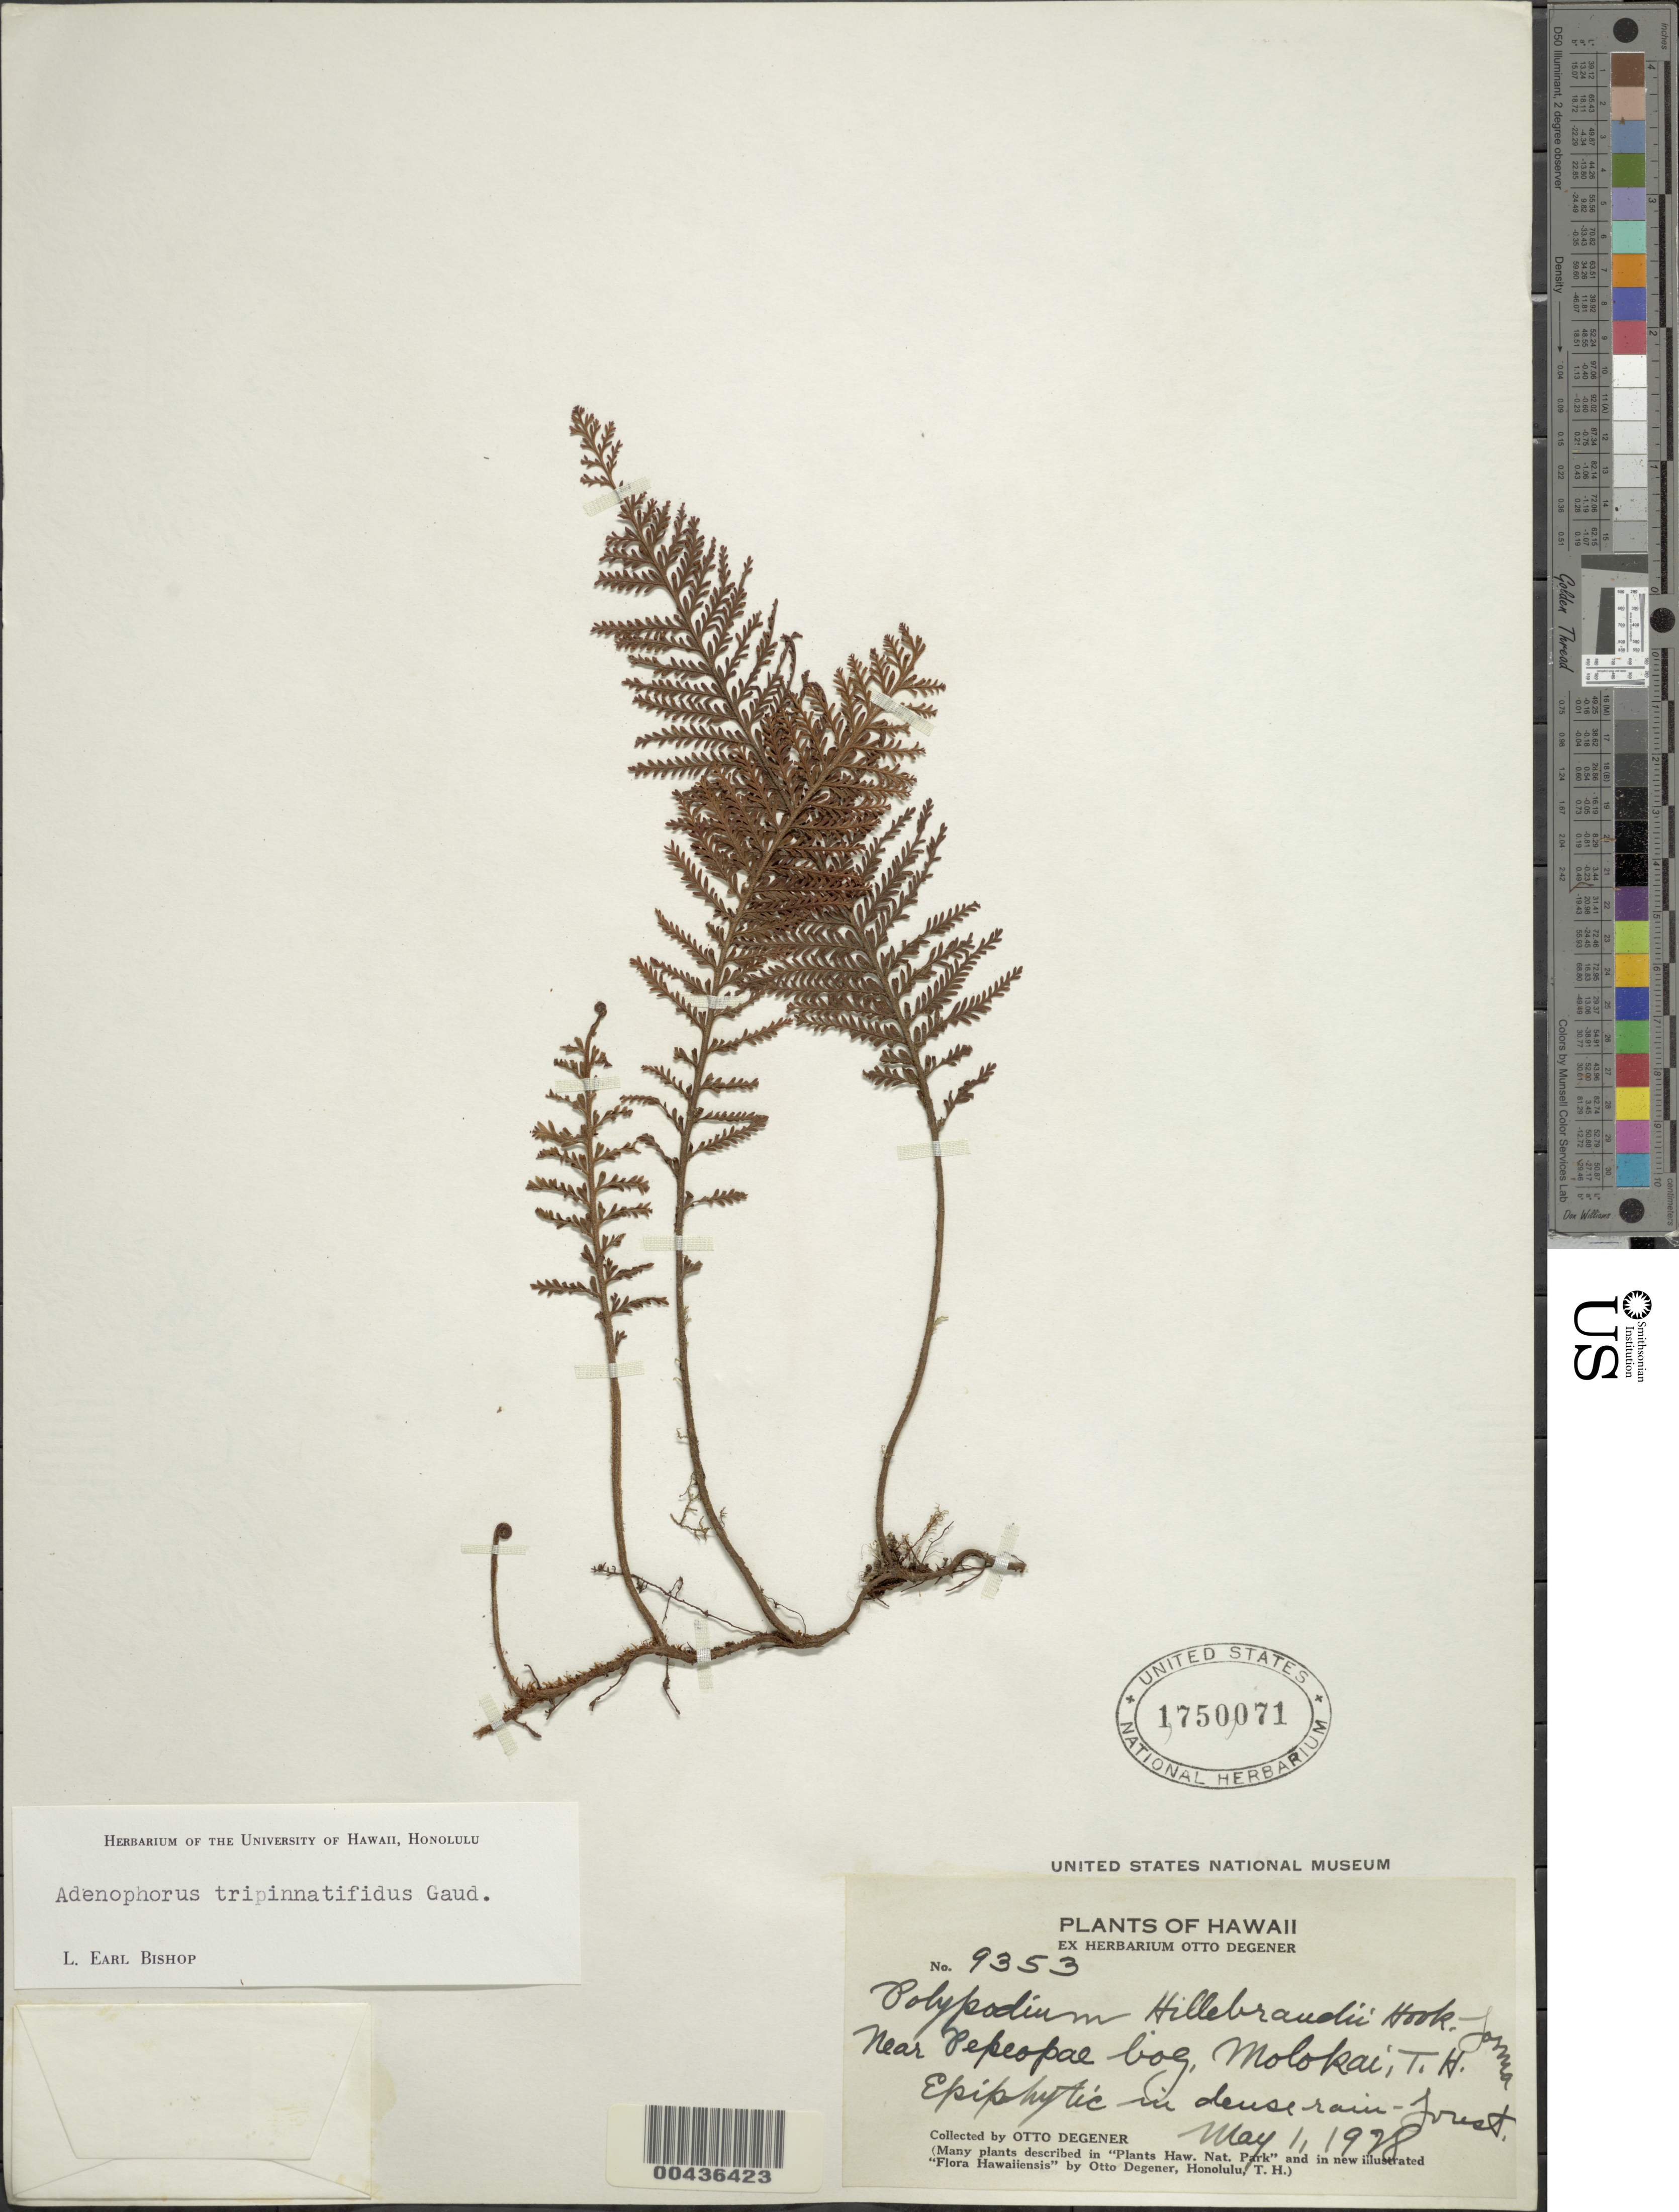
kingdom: Plantae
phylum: Tracheophyta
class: Polypodiopsida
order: Polypodiales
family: Polypodiaceae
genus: Adenophorus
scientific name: Adenophorus tripinnatifidus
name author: Gaudich.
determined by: Bishop, L. E.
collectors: O. Degener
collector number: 9353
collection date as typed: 1 May 1928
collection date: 1928-05-01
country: United States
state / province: Hawaii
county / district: Maui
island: Moloka'i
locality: Near Pepeopae bog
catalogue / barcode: US 1750071